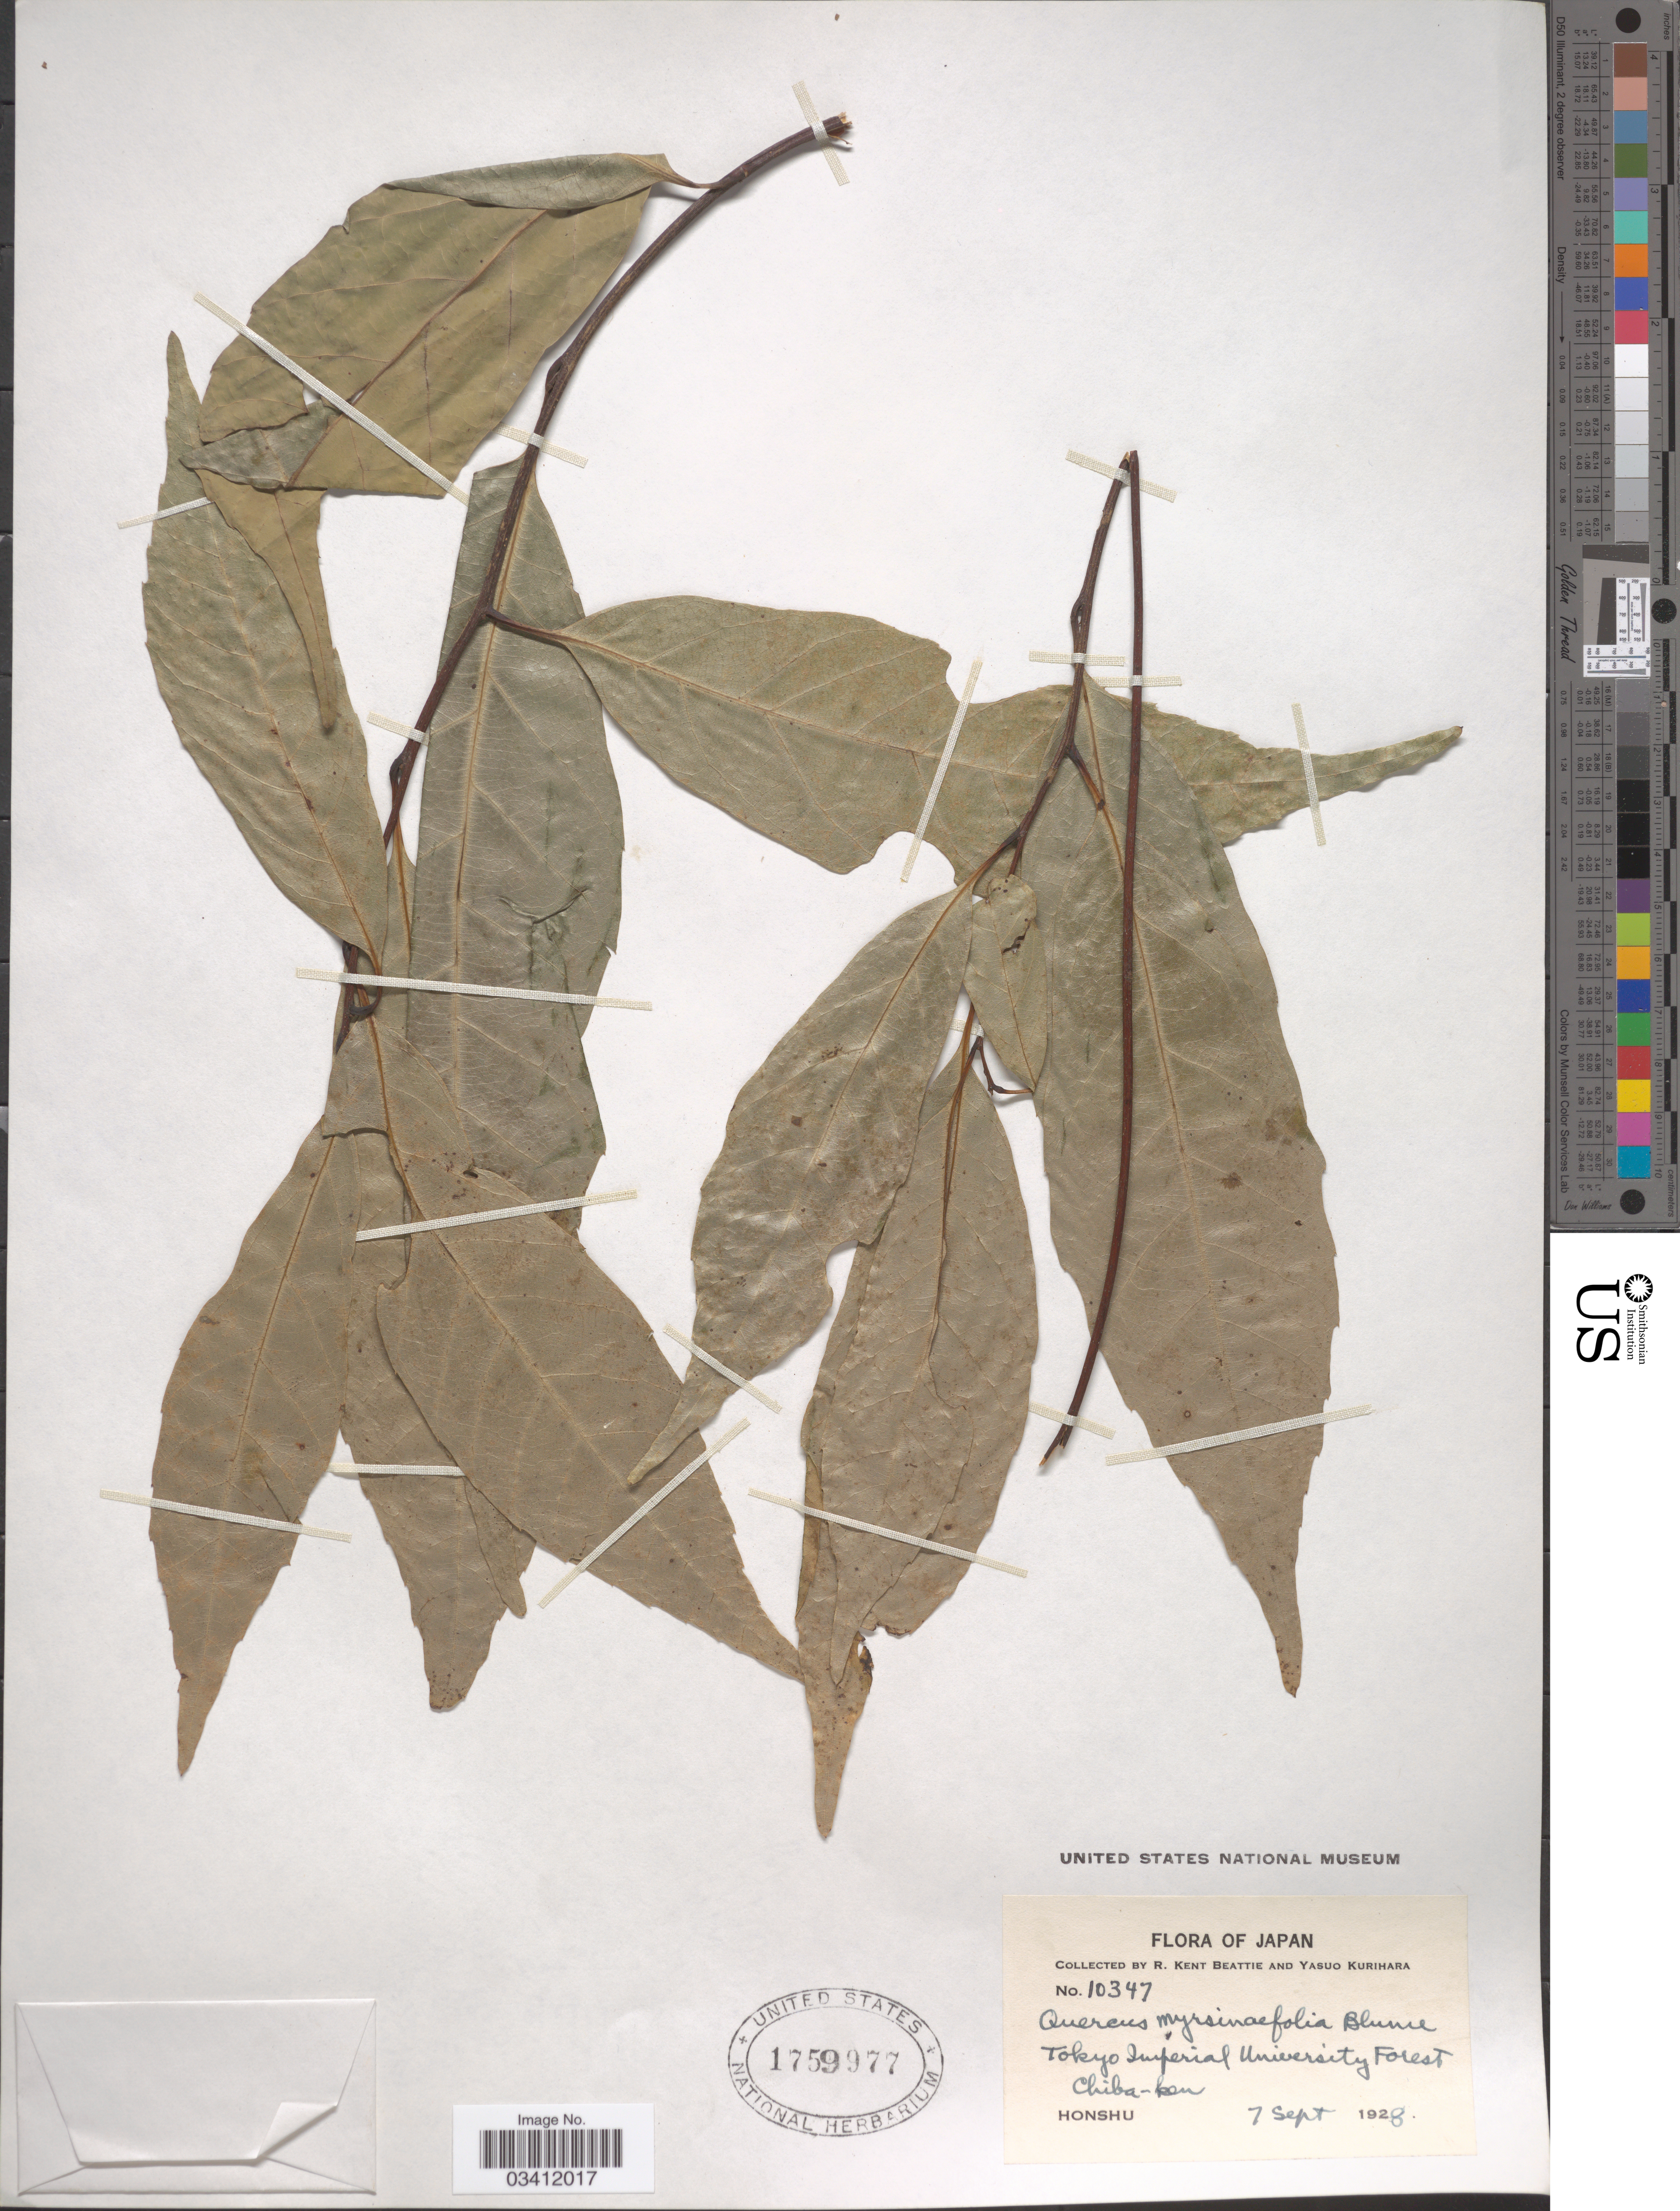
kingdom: Plantae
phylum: Tracheophyta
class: Magnoliopsida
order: Fagales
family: Fagaceae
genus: Quercus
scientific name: Quercus myrsinifolia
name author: Blume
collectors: R. K. Beattie & Y. Kurihara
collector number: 10347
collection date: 1928-09-07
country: Japan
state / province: Tiba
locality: Tokyo Imperial University Forest. Chiba-ken. Honshu.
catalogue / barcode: US 1759977